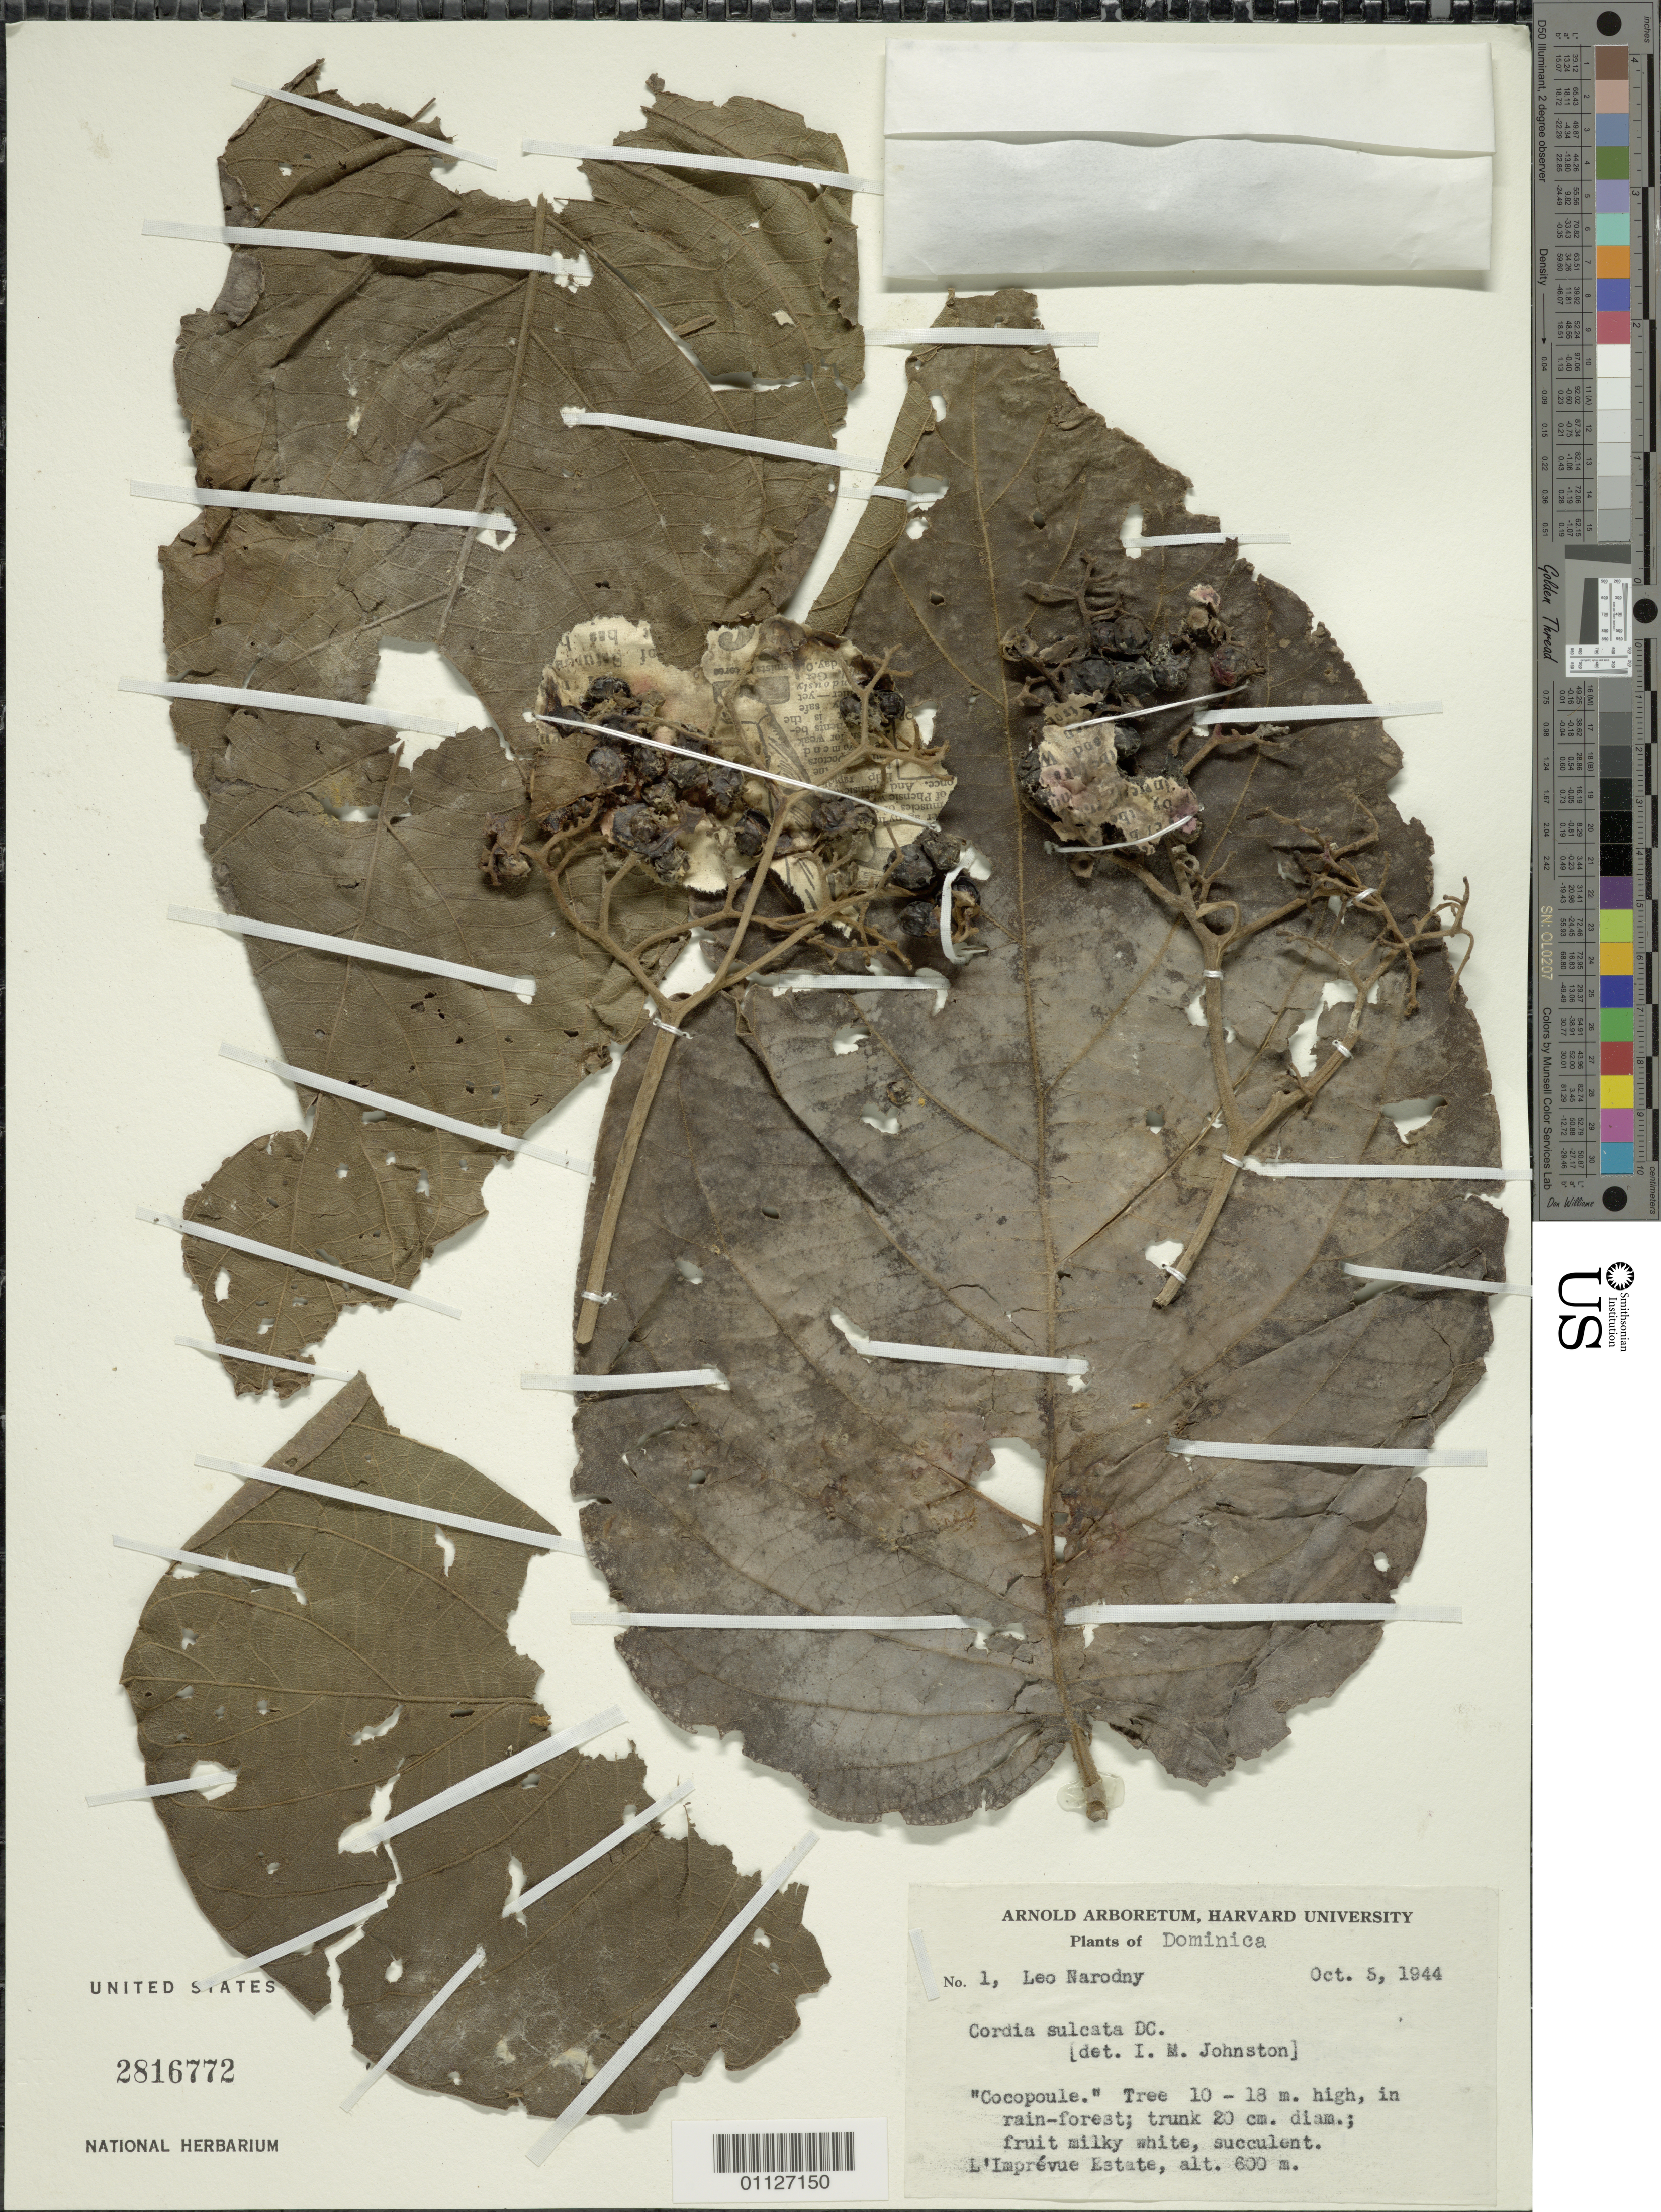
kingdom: Plantae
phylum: Tracheophyta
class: Magnoliopsida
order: Boraginales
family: Cordiaceae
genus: Cordia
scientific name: Cordia sulcata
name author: DC.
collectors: L. Narodny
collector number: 1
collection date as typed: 05 Oct 1944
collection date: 1944-10-05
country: Dominica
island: Dominica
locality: L'Imprévue Estate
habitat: in rainforest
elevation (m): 600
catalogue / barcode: US 2816772